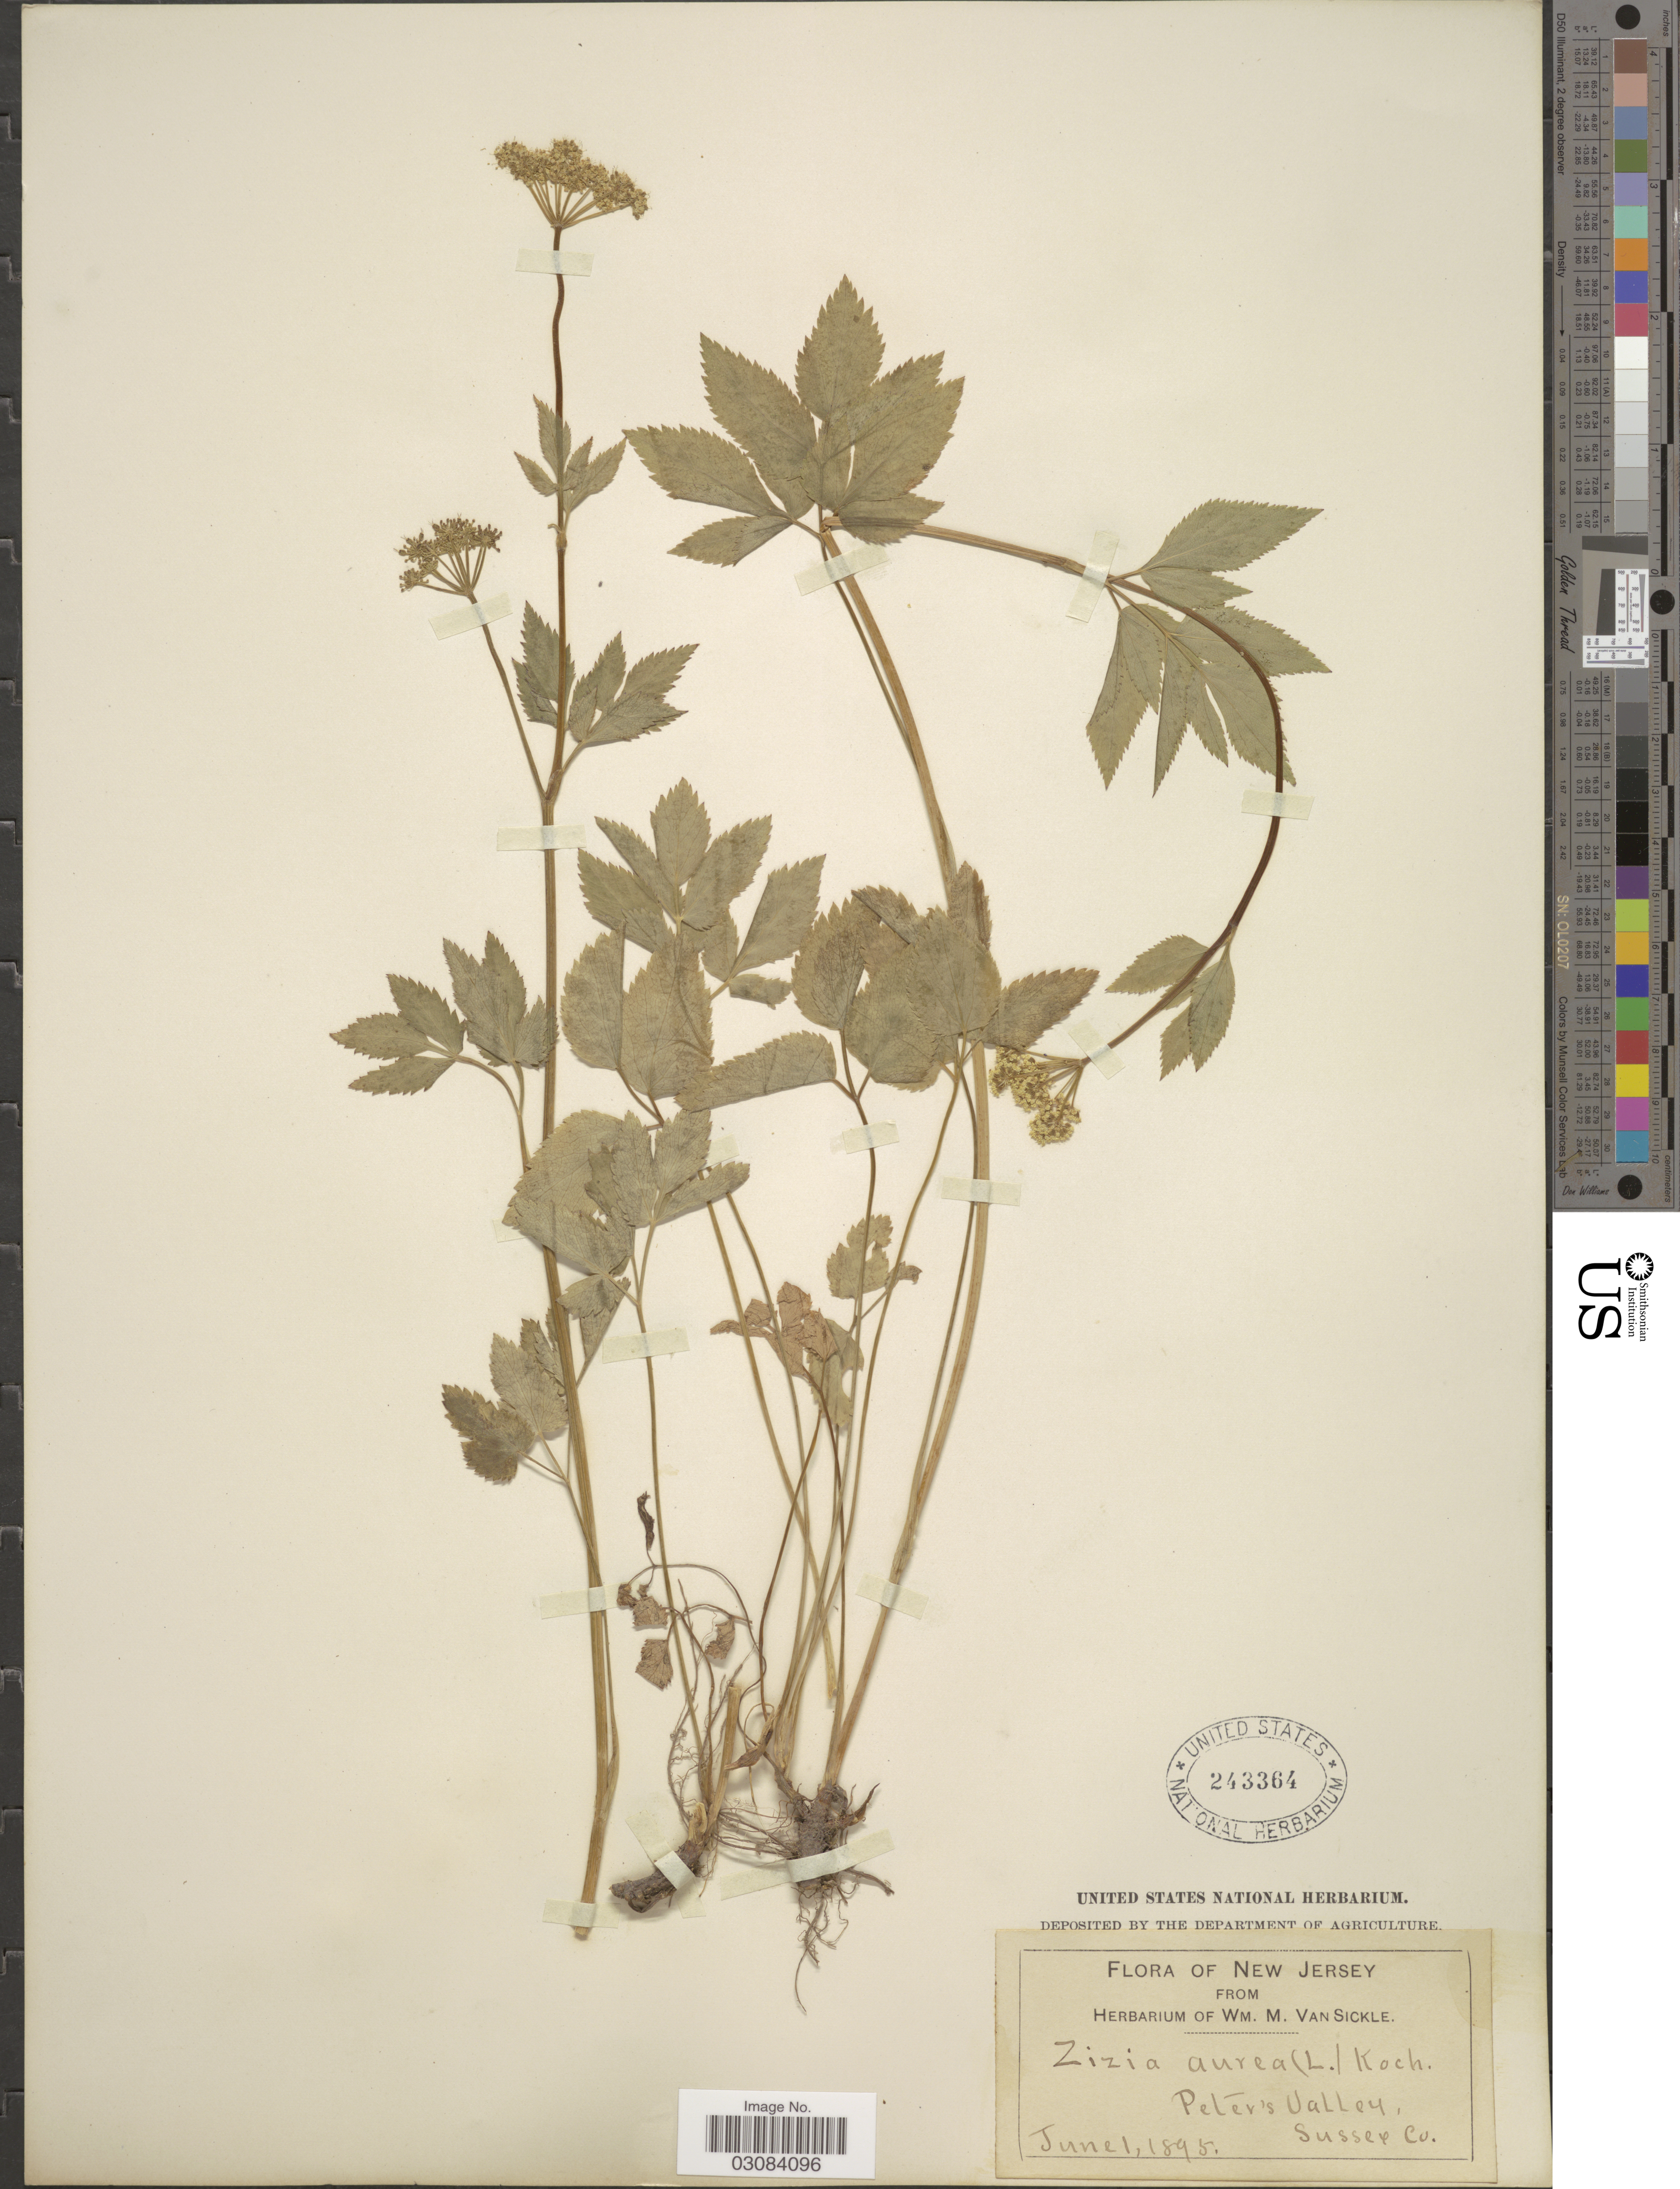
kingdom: Plantae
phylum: Tracheophyta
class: Magnoliopsida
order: Apiales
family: Apiaceae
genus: Zizia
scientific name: Zizia aurea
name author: (L.) Koch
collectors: ex herb. Wm. M. Van Sickle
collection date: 1895-06-01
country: United States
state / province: New Jersey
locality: Peter's Valley, Sussex Co.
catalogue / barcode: US 243364